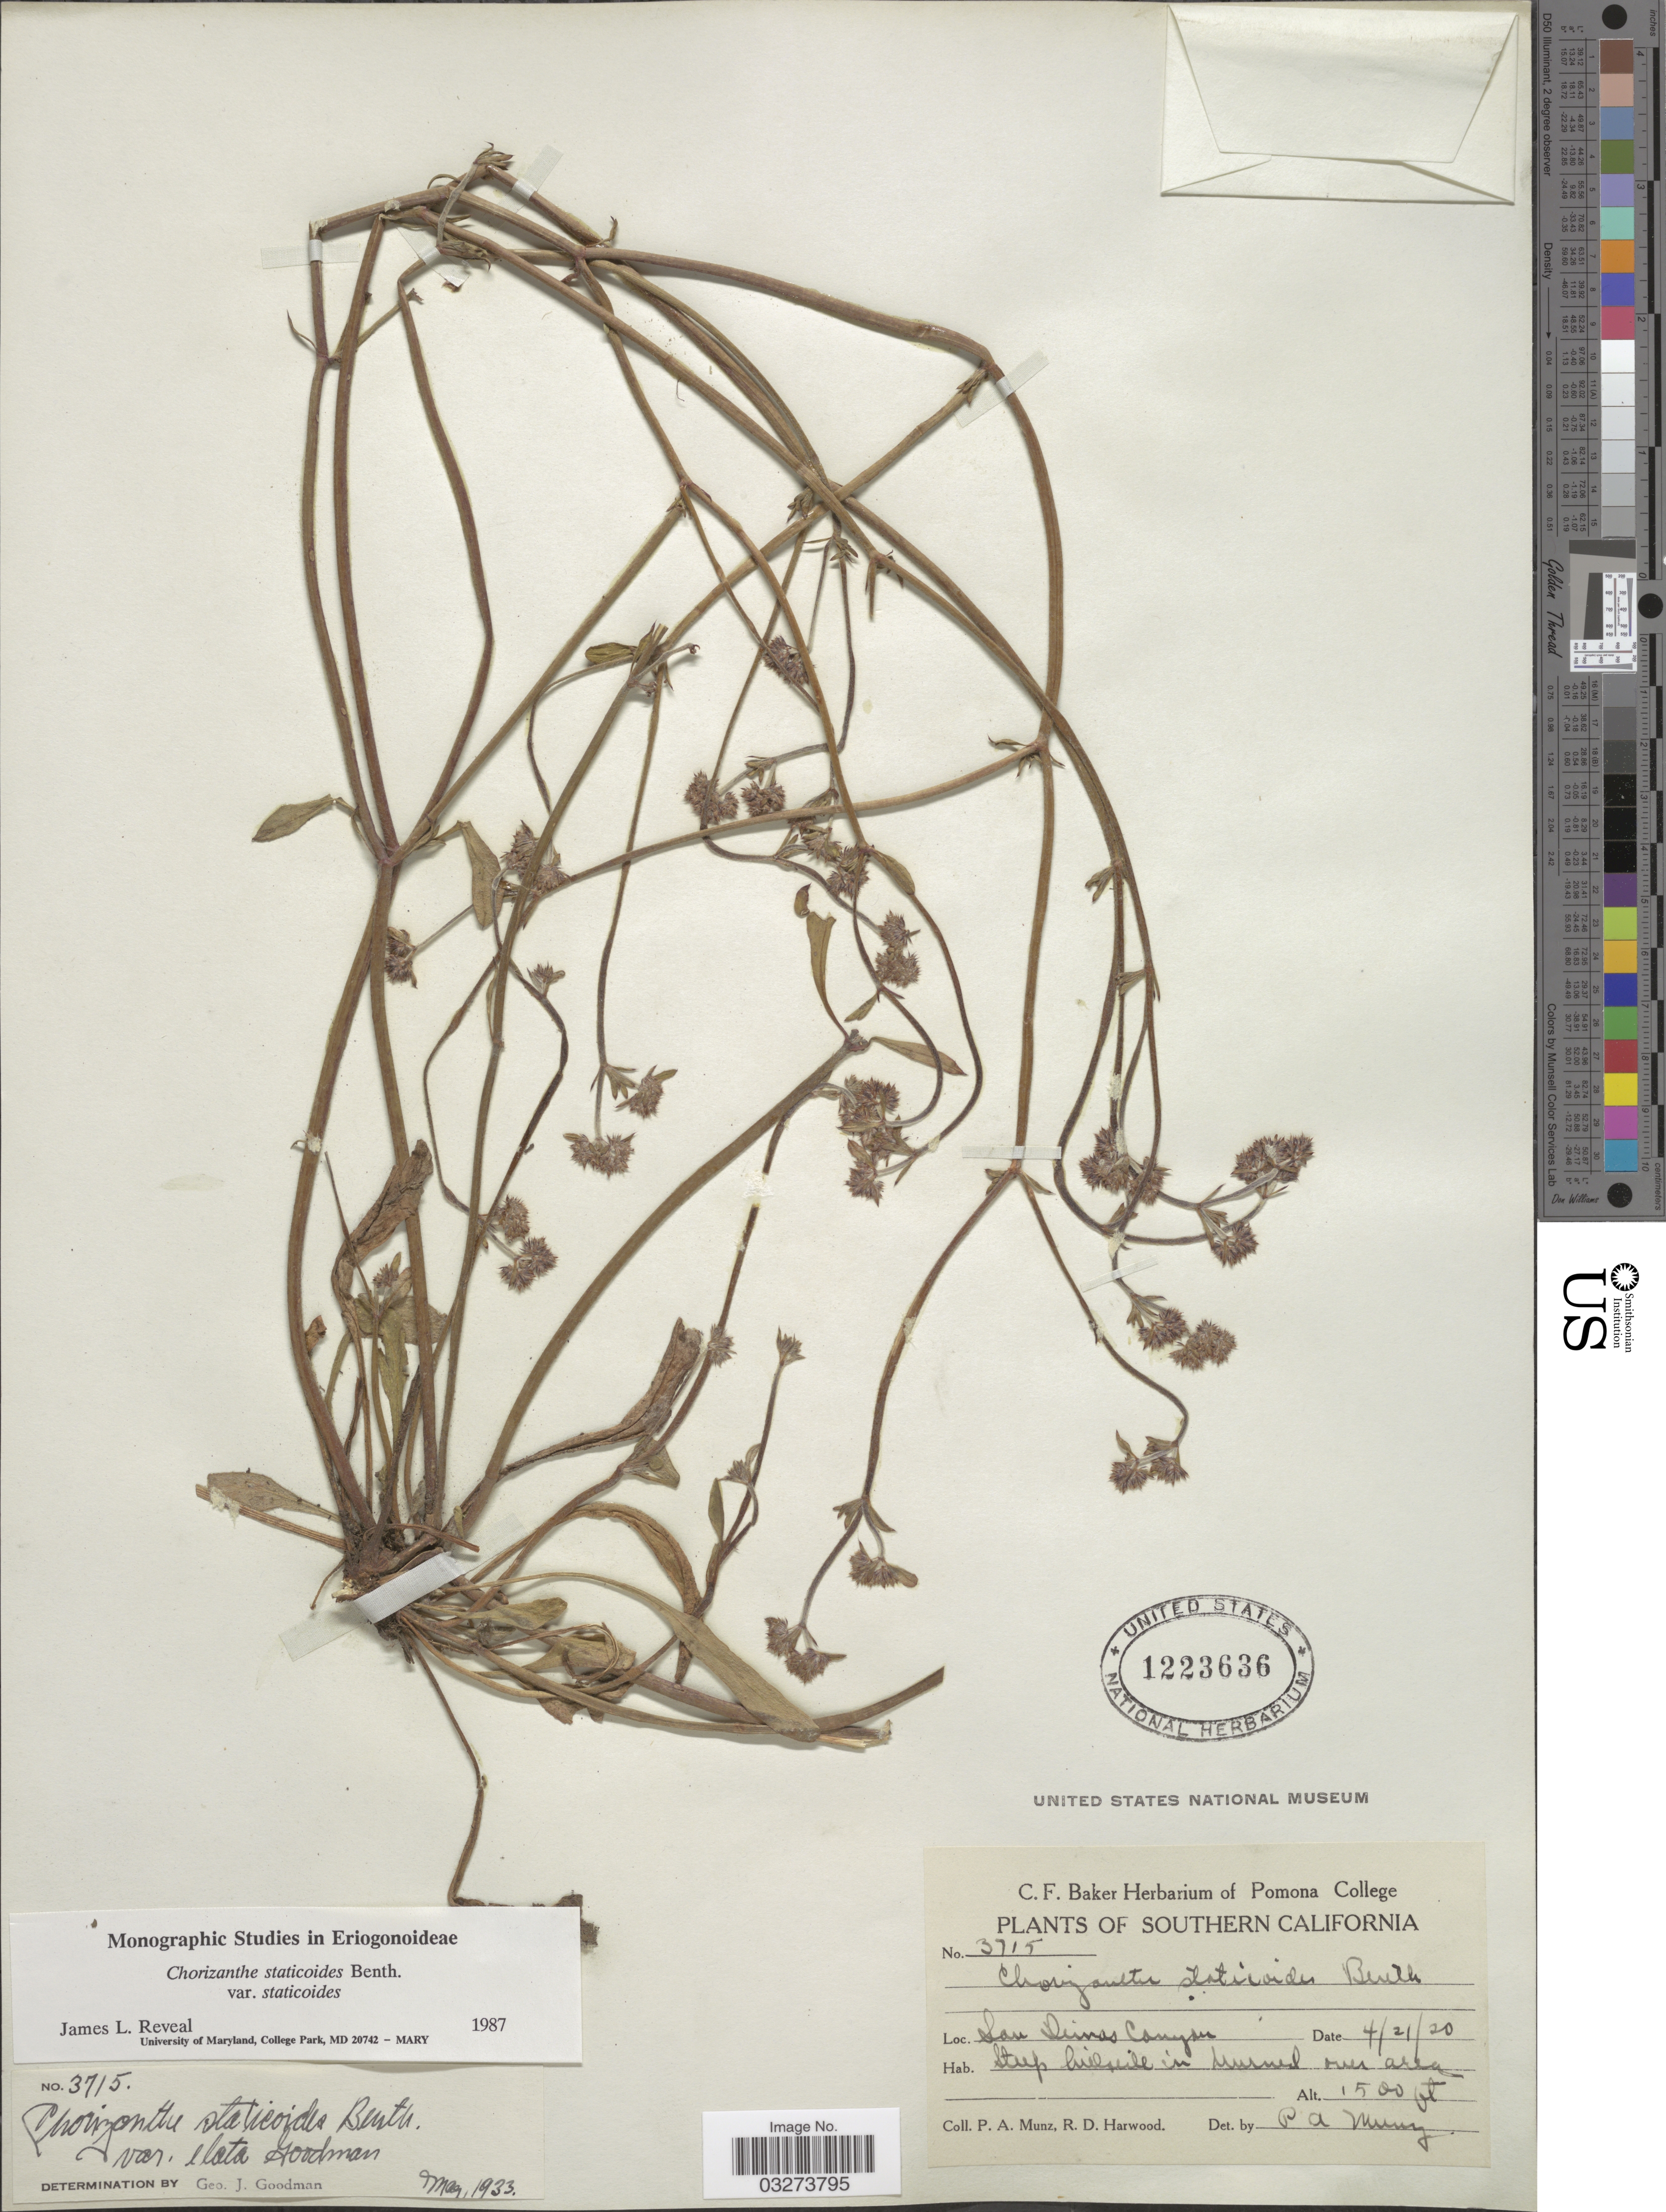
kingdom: Plantae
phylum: Tracheophyta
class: Magnoliopsida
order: Caryophyllales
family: Polygonaceae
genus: Chorizanthe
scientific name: Chorizanthe staticoides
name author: Benth.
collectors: P. A. Munz & R. Harwood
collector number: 3715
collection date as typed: Transcribed d/m/y: 21/4/20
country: United States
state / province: California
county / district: Los Angeles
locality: Southern California, San Dimas Canyon.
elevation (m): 457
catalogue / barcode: US 1223636